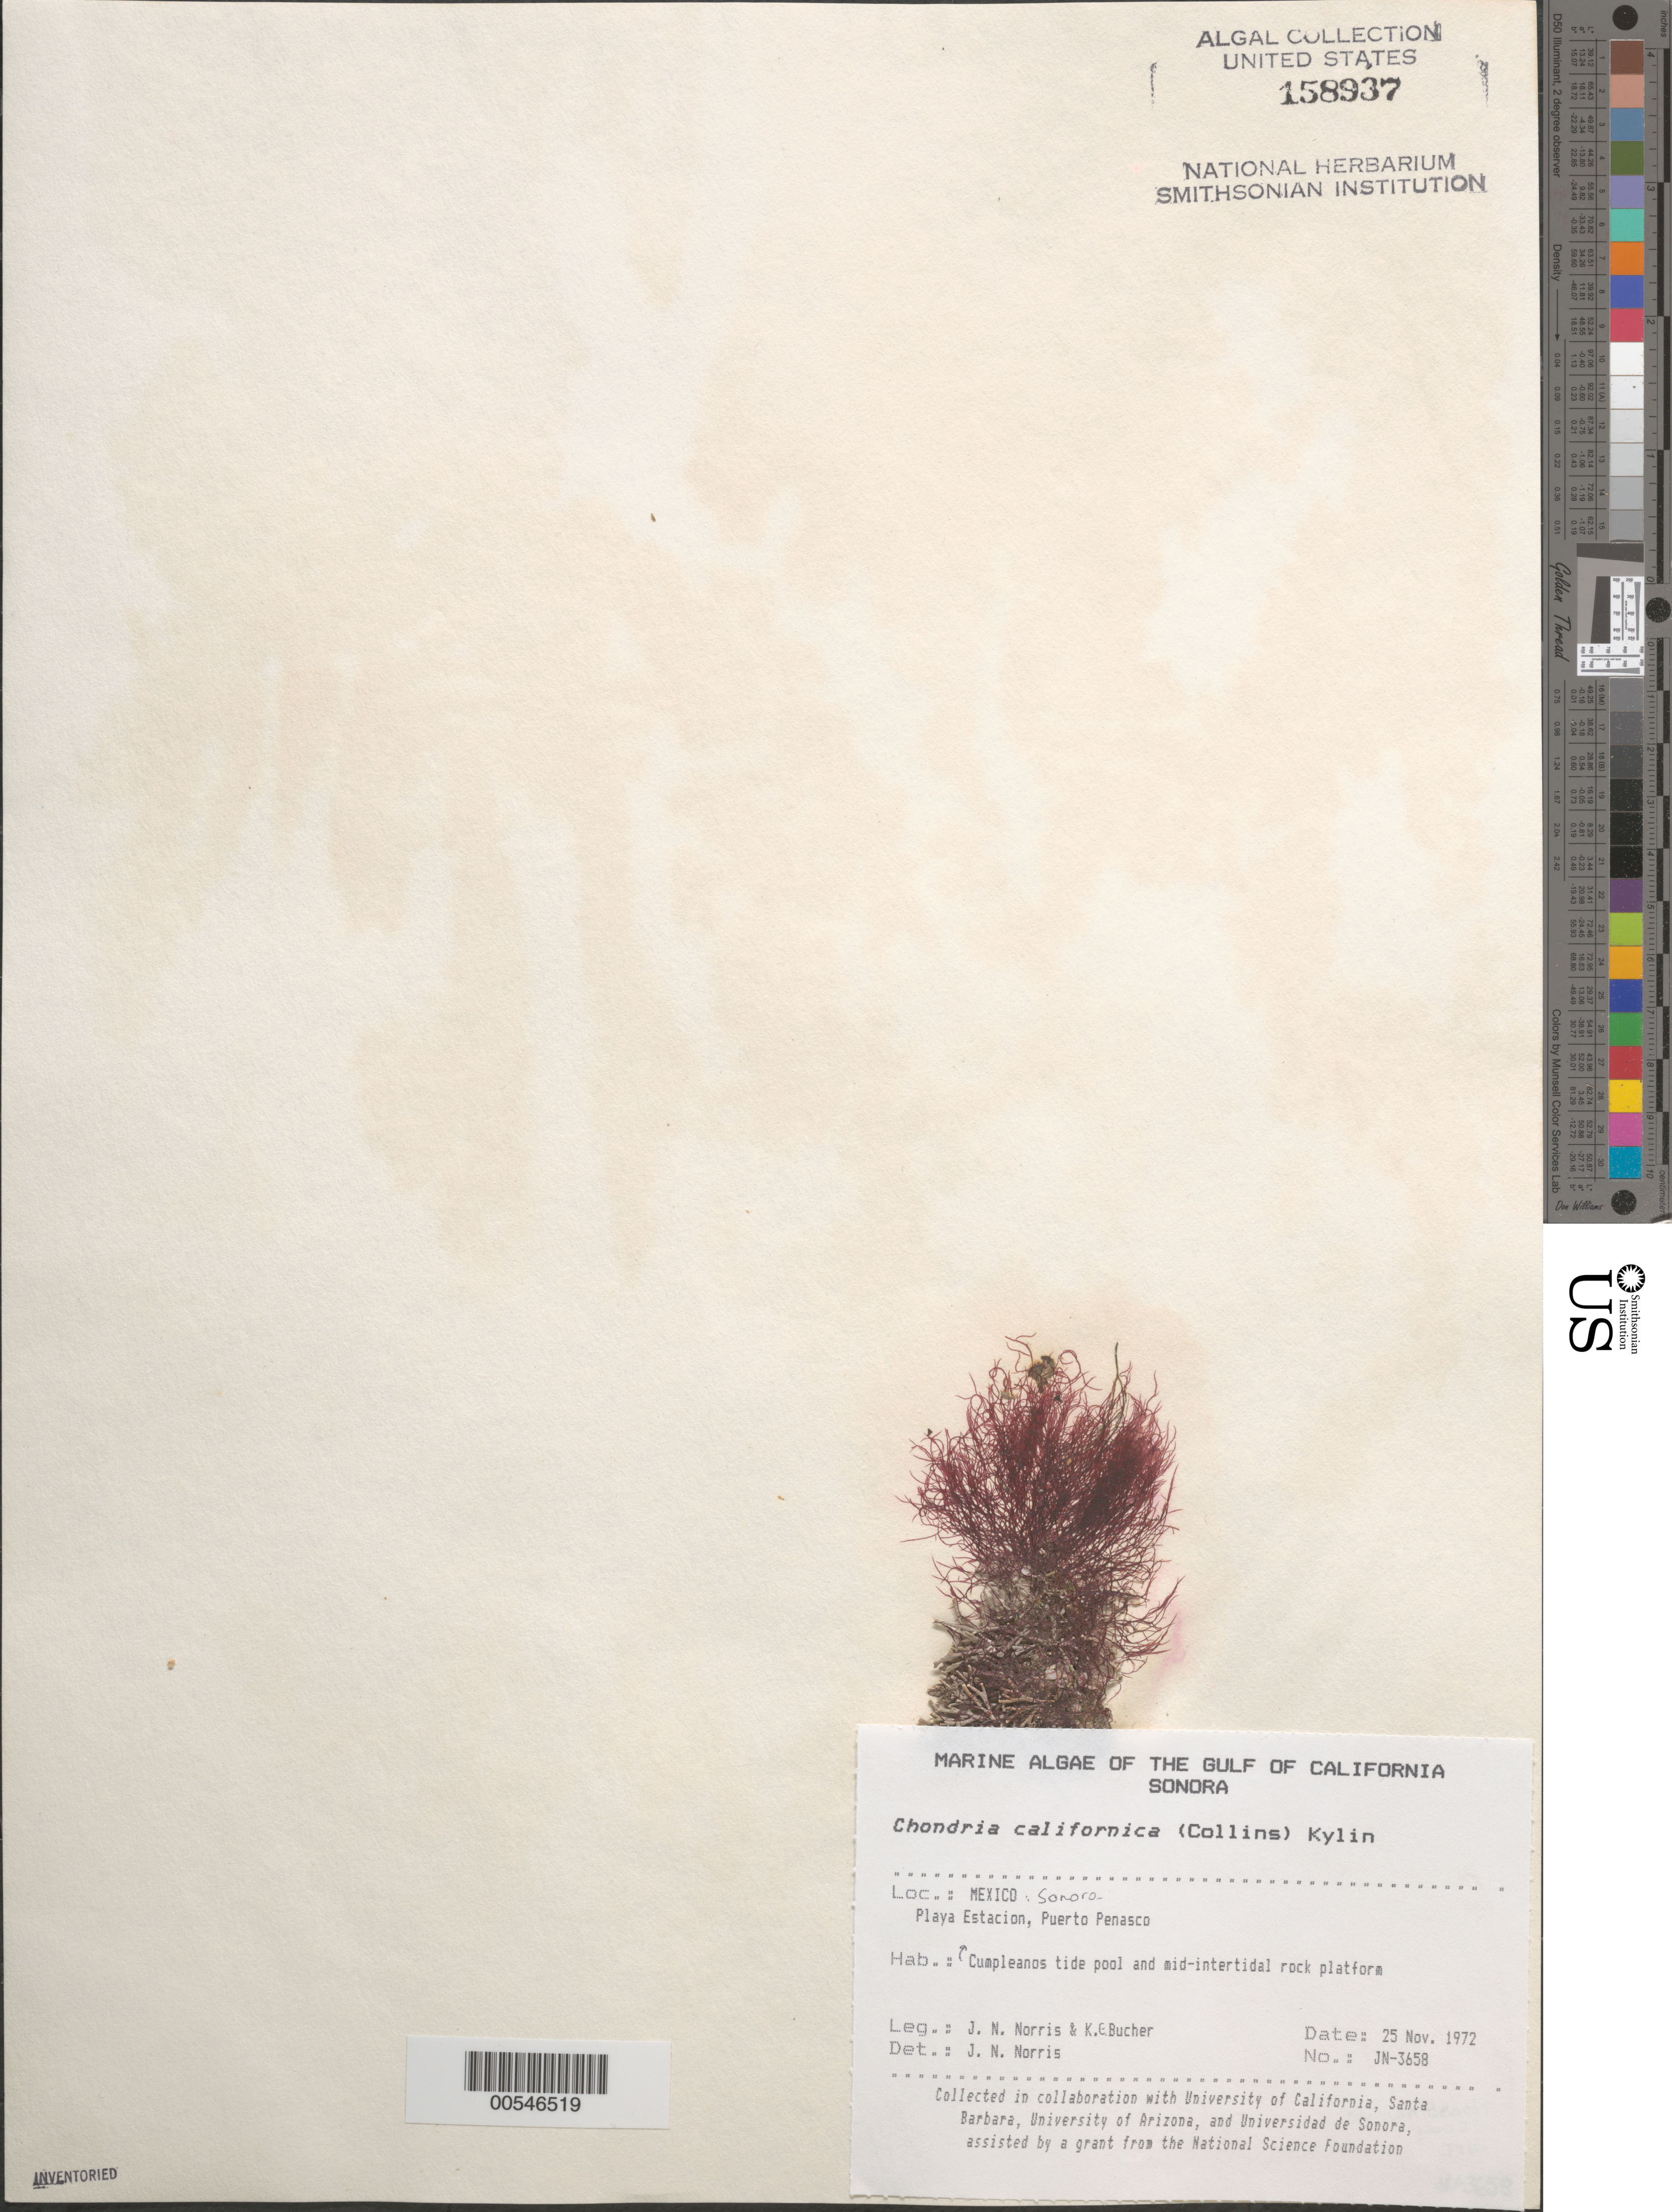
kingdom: Plantae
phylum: Rhodophyta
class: Florideophyceae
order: Ceramiales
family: Rhodomelaceae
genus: Chondria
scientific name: Chondria acrorhizophora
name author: Setch. & N.L. Gardner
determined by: Algae name updating Project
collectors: J. N. Norris & K. E. Bucher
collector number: JN-3658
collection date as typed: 25 Nov 1972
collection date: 1972-11-25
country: Mexico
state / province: Sonora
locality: Playa Estacion, Puerto Penasco, Cumpleanos tide pool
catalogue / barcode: US 158937